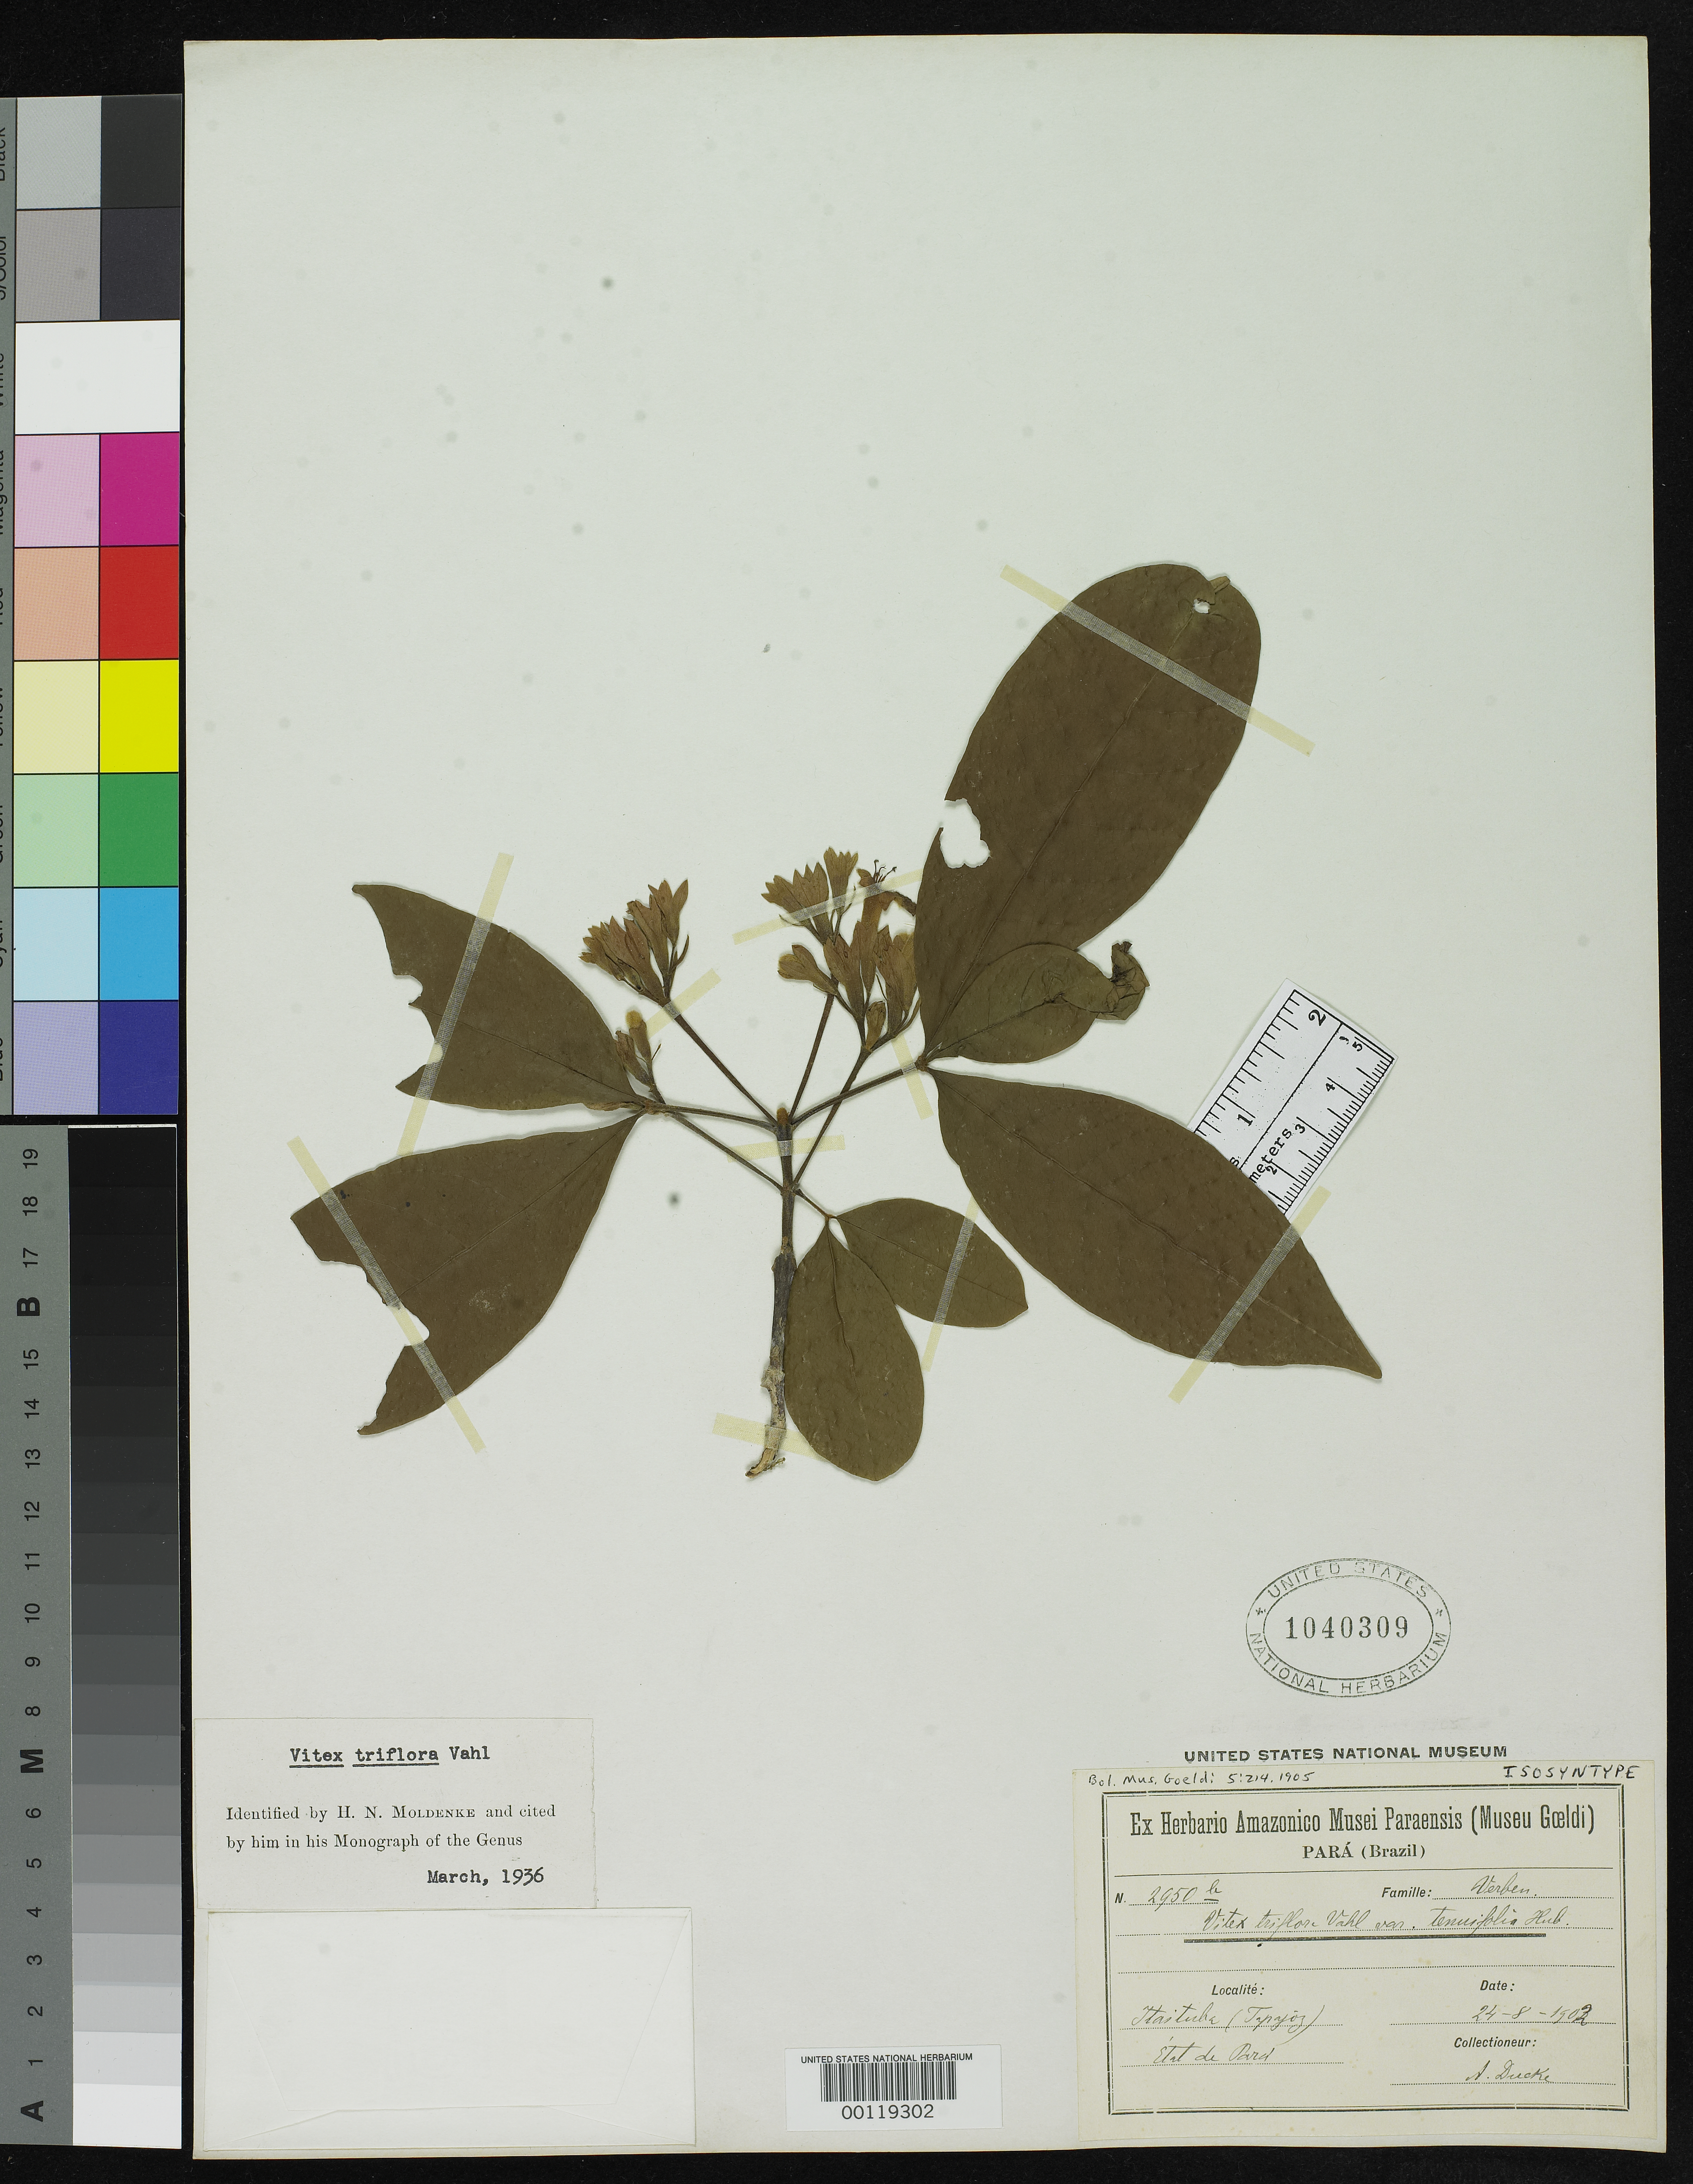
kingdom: Plantae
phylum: Tracheophyta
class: Magnoliopsida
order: Lamiales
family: Lamiaceae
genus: Vitex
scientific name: Vitex triflora var. tenuifolia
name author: Huber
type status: Isosyntype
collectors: A. Ducke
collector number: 2950 B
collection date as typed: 24 Aug 1902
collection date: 1902-08-24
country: Brazil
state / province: Pará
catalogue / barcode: US 1040309